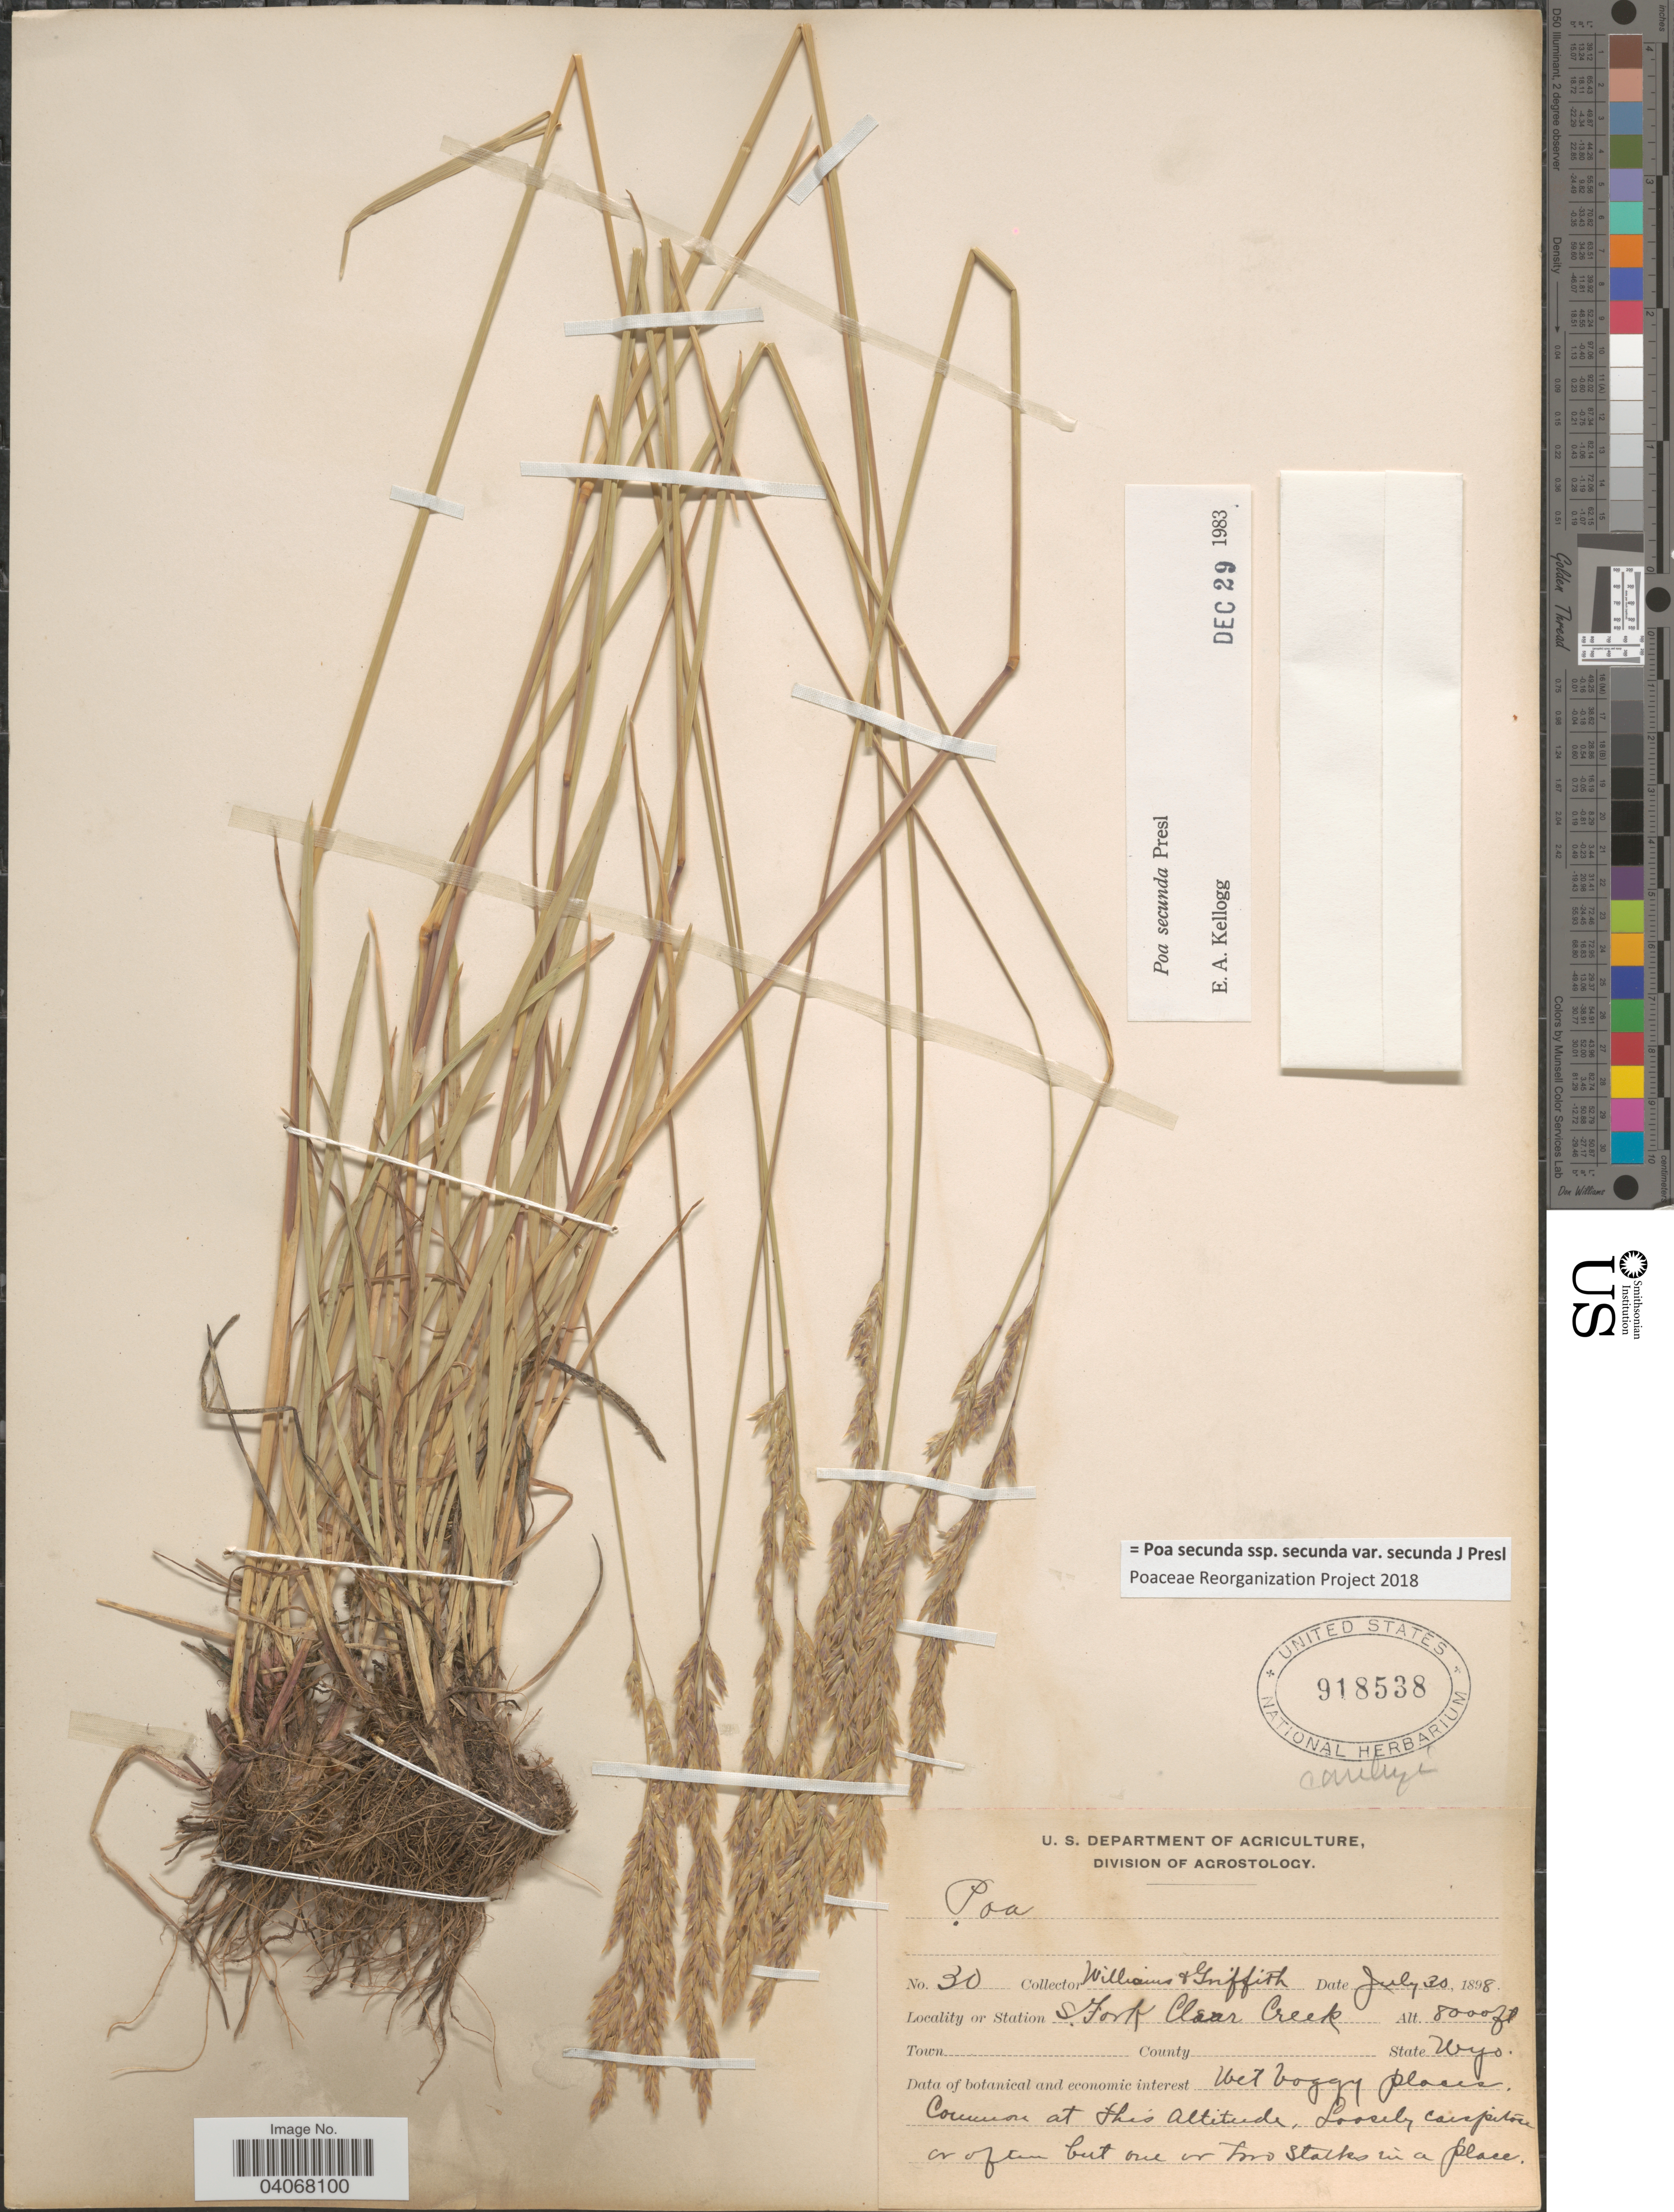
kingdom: Plantae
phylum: Tracheophyta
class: Liliopsida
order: Poales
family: Poaceae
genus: Poa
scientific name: Poa secunda subsp. secunda var. secunda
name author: J. Presl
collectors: -- Williams & -. Griffith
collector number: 30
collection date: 1898-07-30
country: United States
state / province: Wyoming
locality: S. Fork Clear Creek.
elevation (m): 2438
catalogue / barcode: US 918538